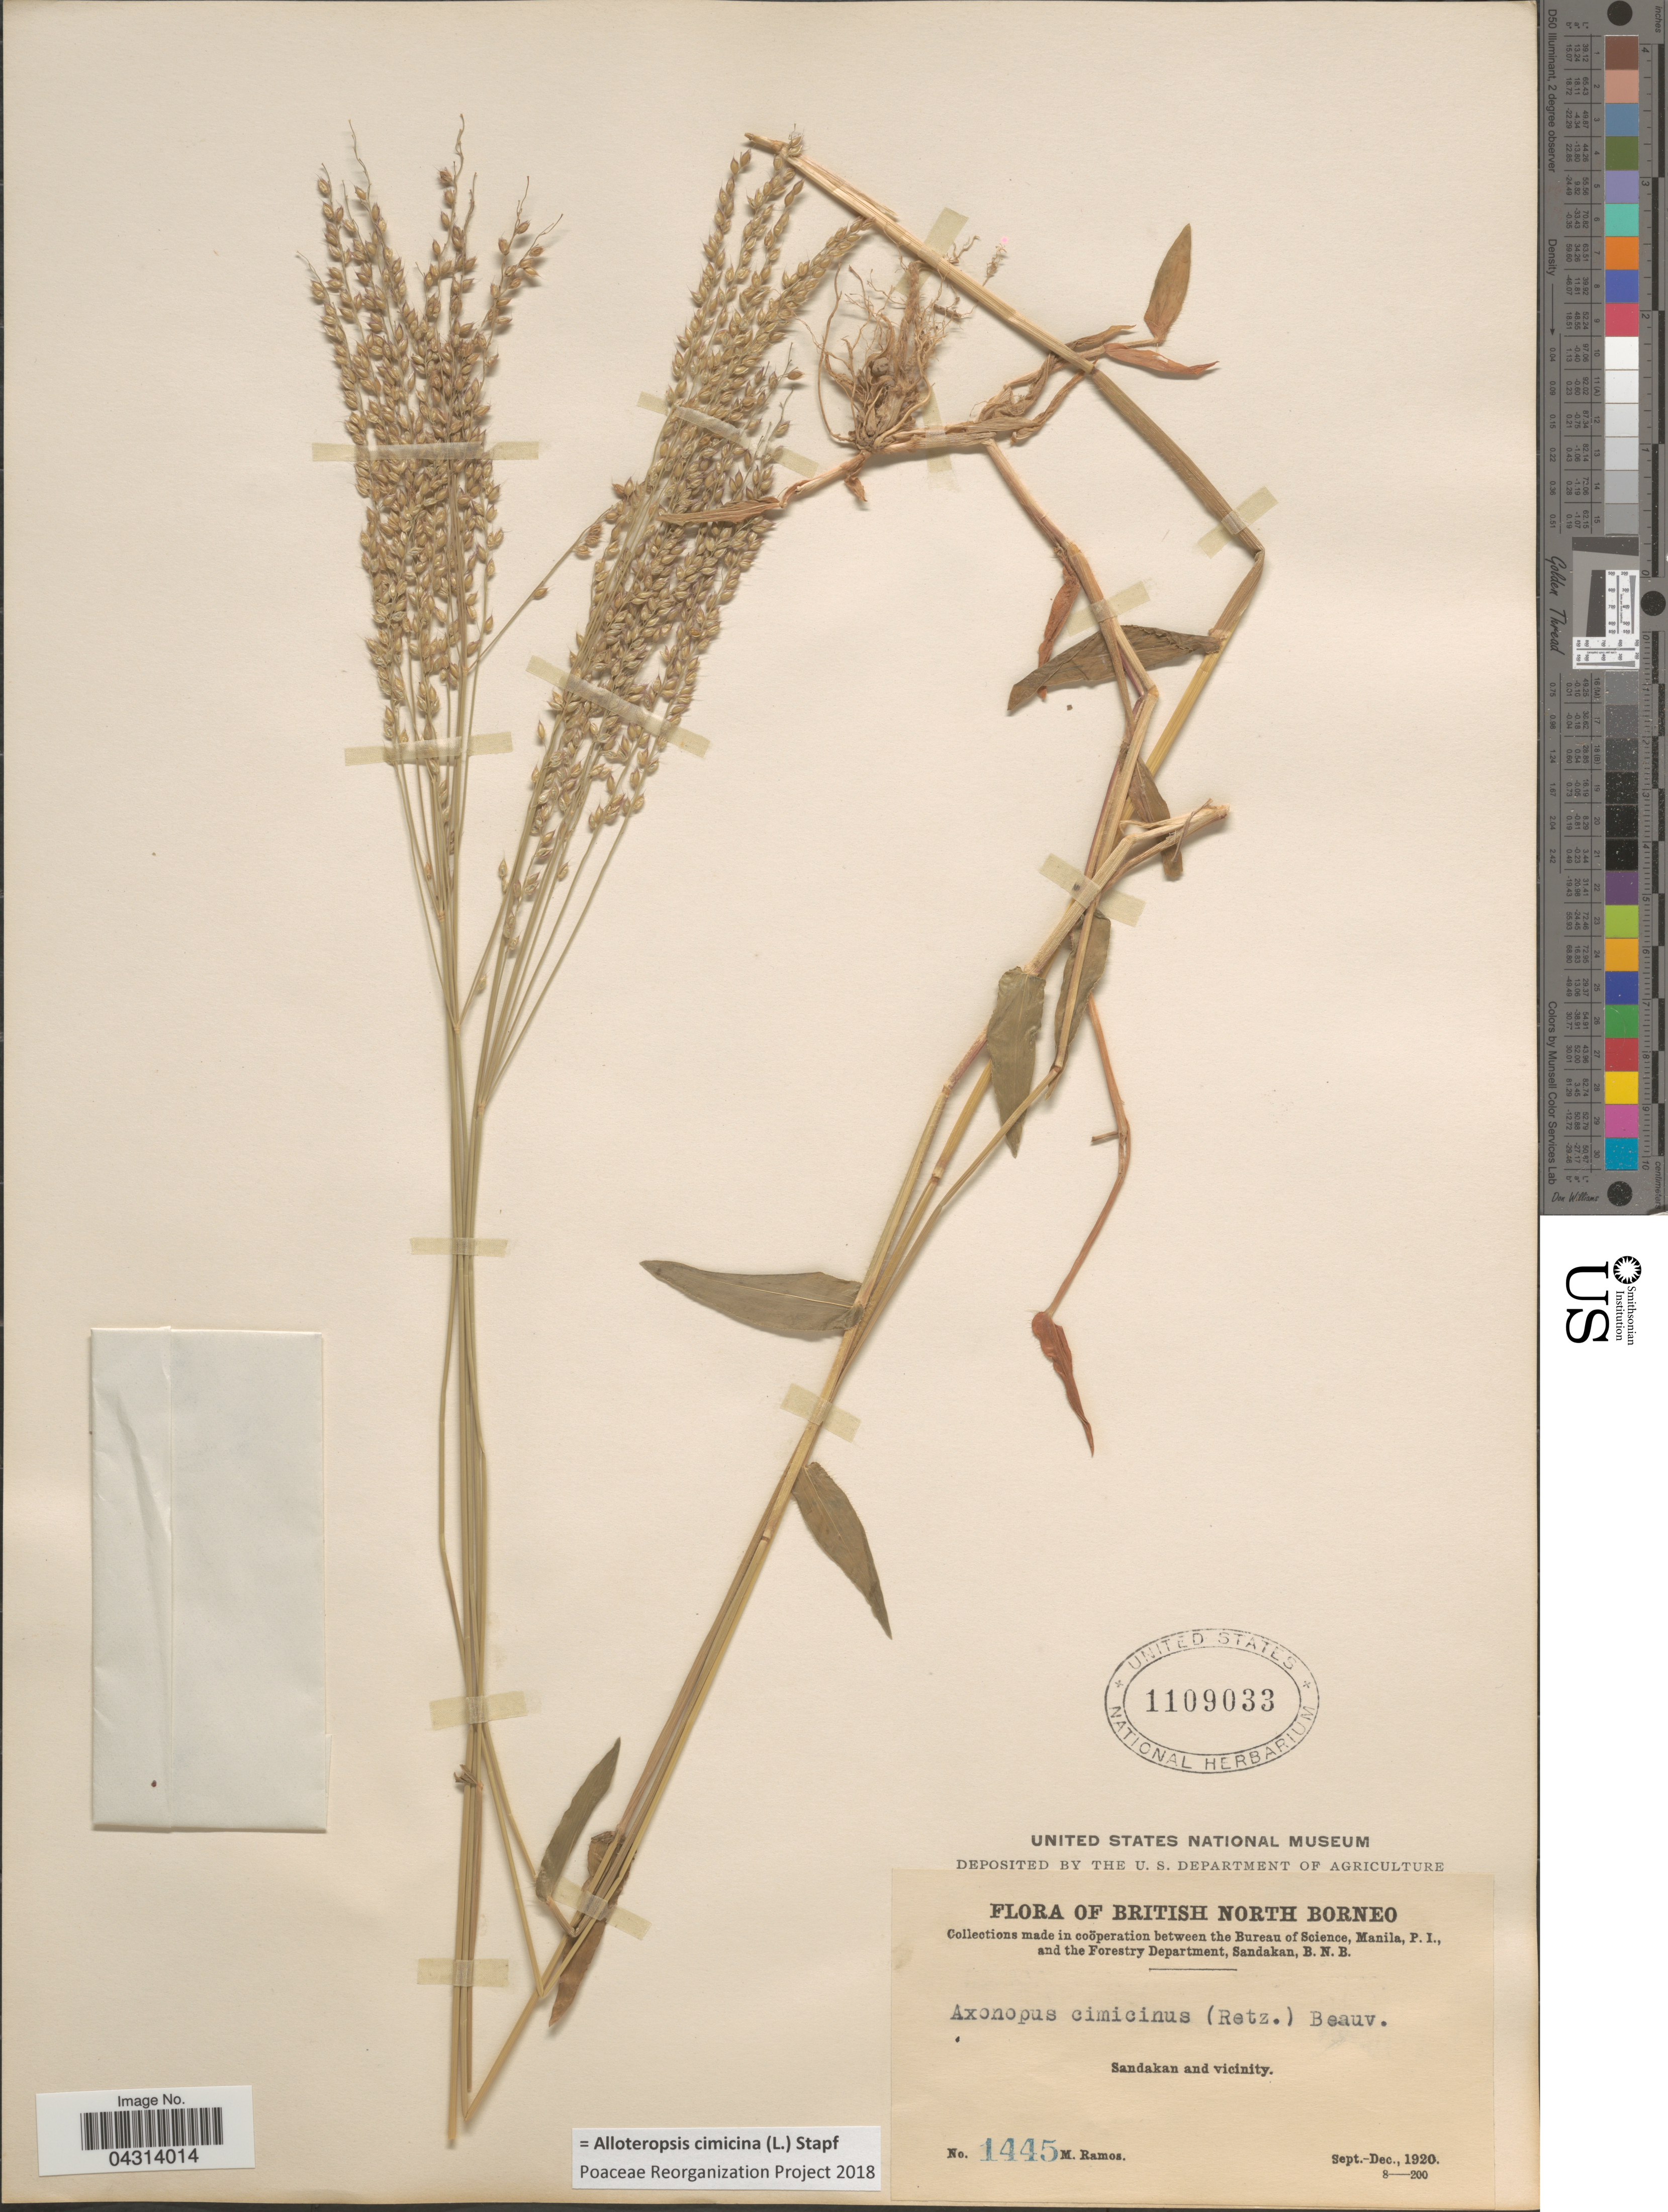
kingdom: Plantae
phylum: Tracheophyta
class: Liliopsida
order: Poales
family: Poaceae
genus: Alloteropsis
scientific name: Alloteropsis cimicina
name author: (L.) Stapf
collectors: M. Ramos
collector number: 1445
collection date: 1920-09/1920-12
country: Malaysia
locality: British North Borneo. Sandakan and vicinity.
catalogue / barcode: US 1109033